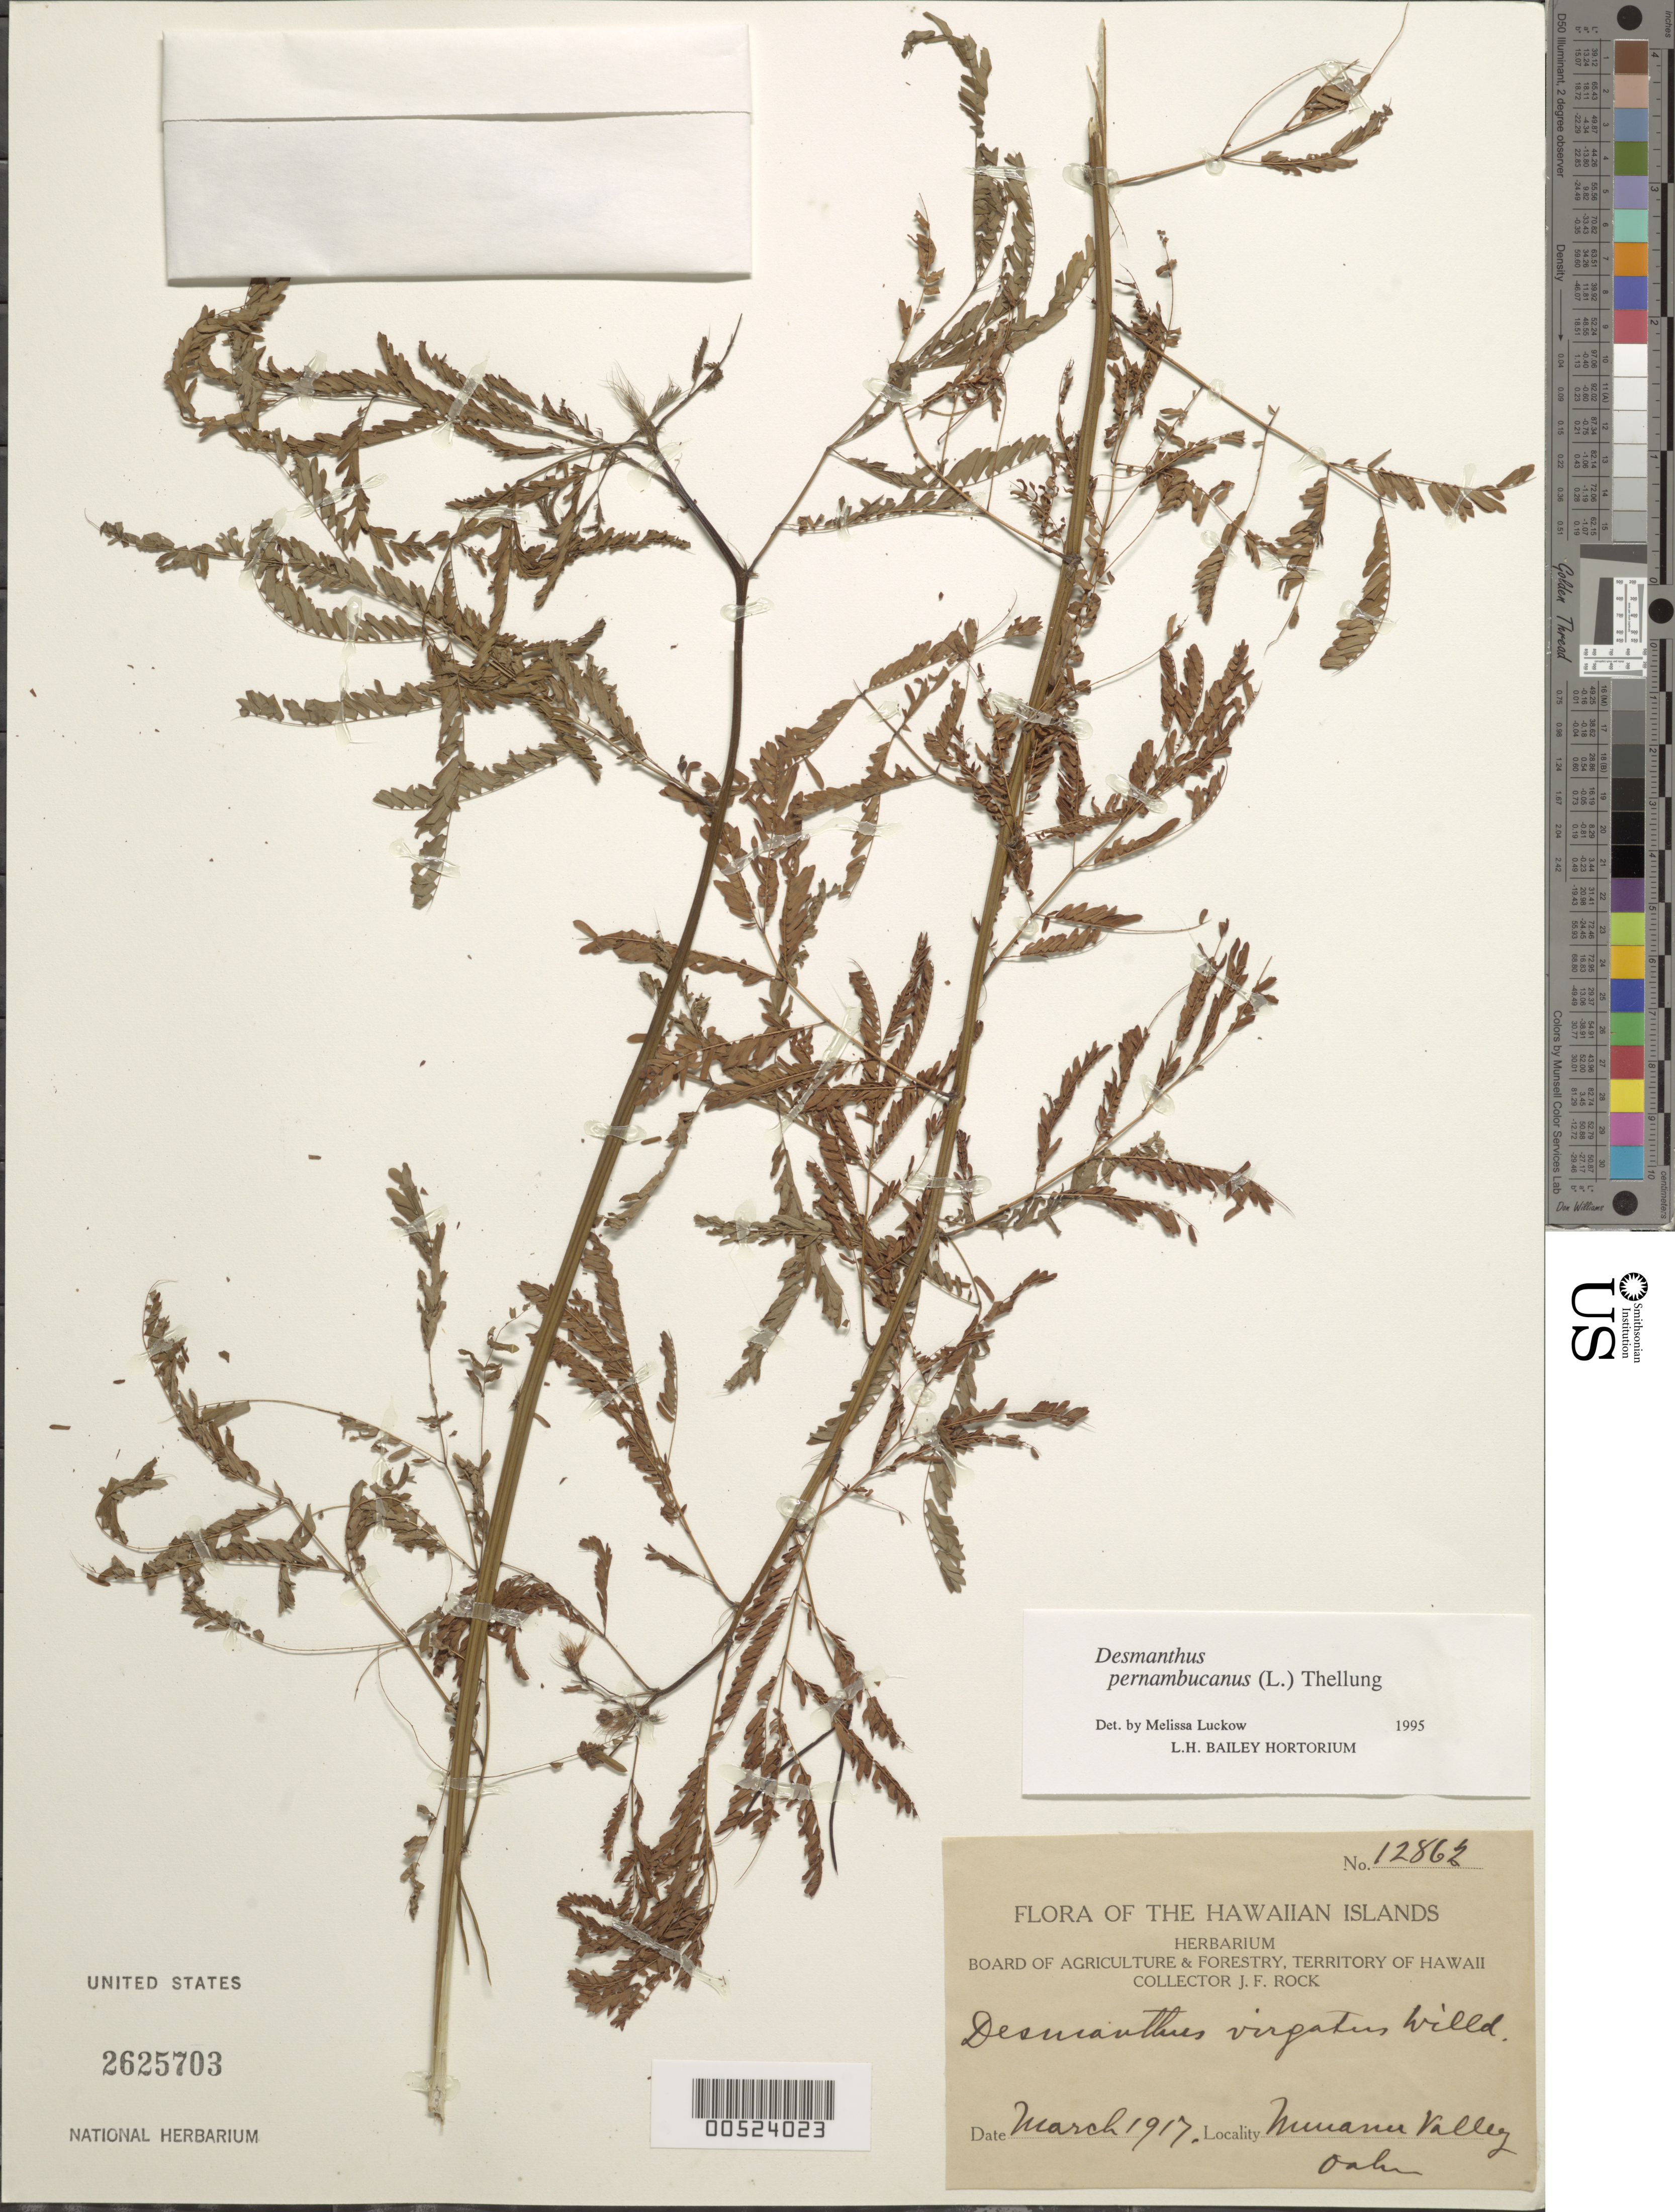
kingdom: Plantae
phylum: Tracheophyta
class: Magnoliopsida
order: Fabales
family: Fabaceae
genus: Desmanthus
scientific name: Desmanthus pernambucanus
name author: (L.) Thell.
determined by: Luckow, M. A.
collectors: J. F. Rock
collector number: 12862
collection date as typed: Mar 1917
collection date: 1917-03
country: United States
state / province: Hawaii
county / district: Honolulu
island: Oahu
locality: Nuuanu Valley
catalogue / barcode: US 2625703